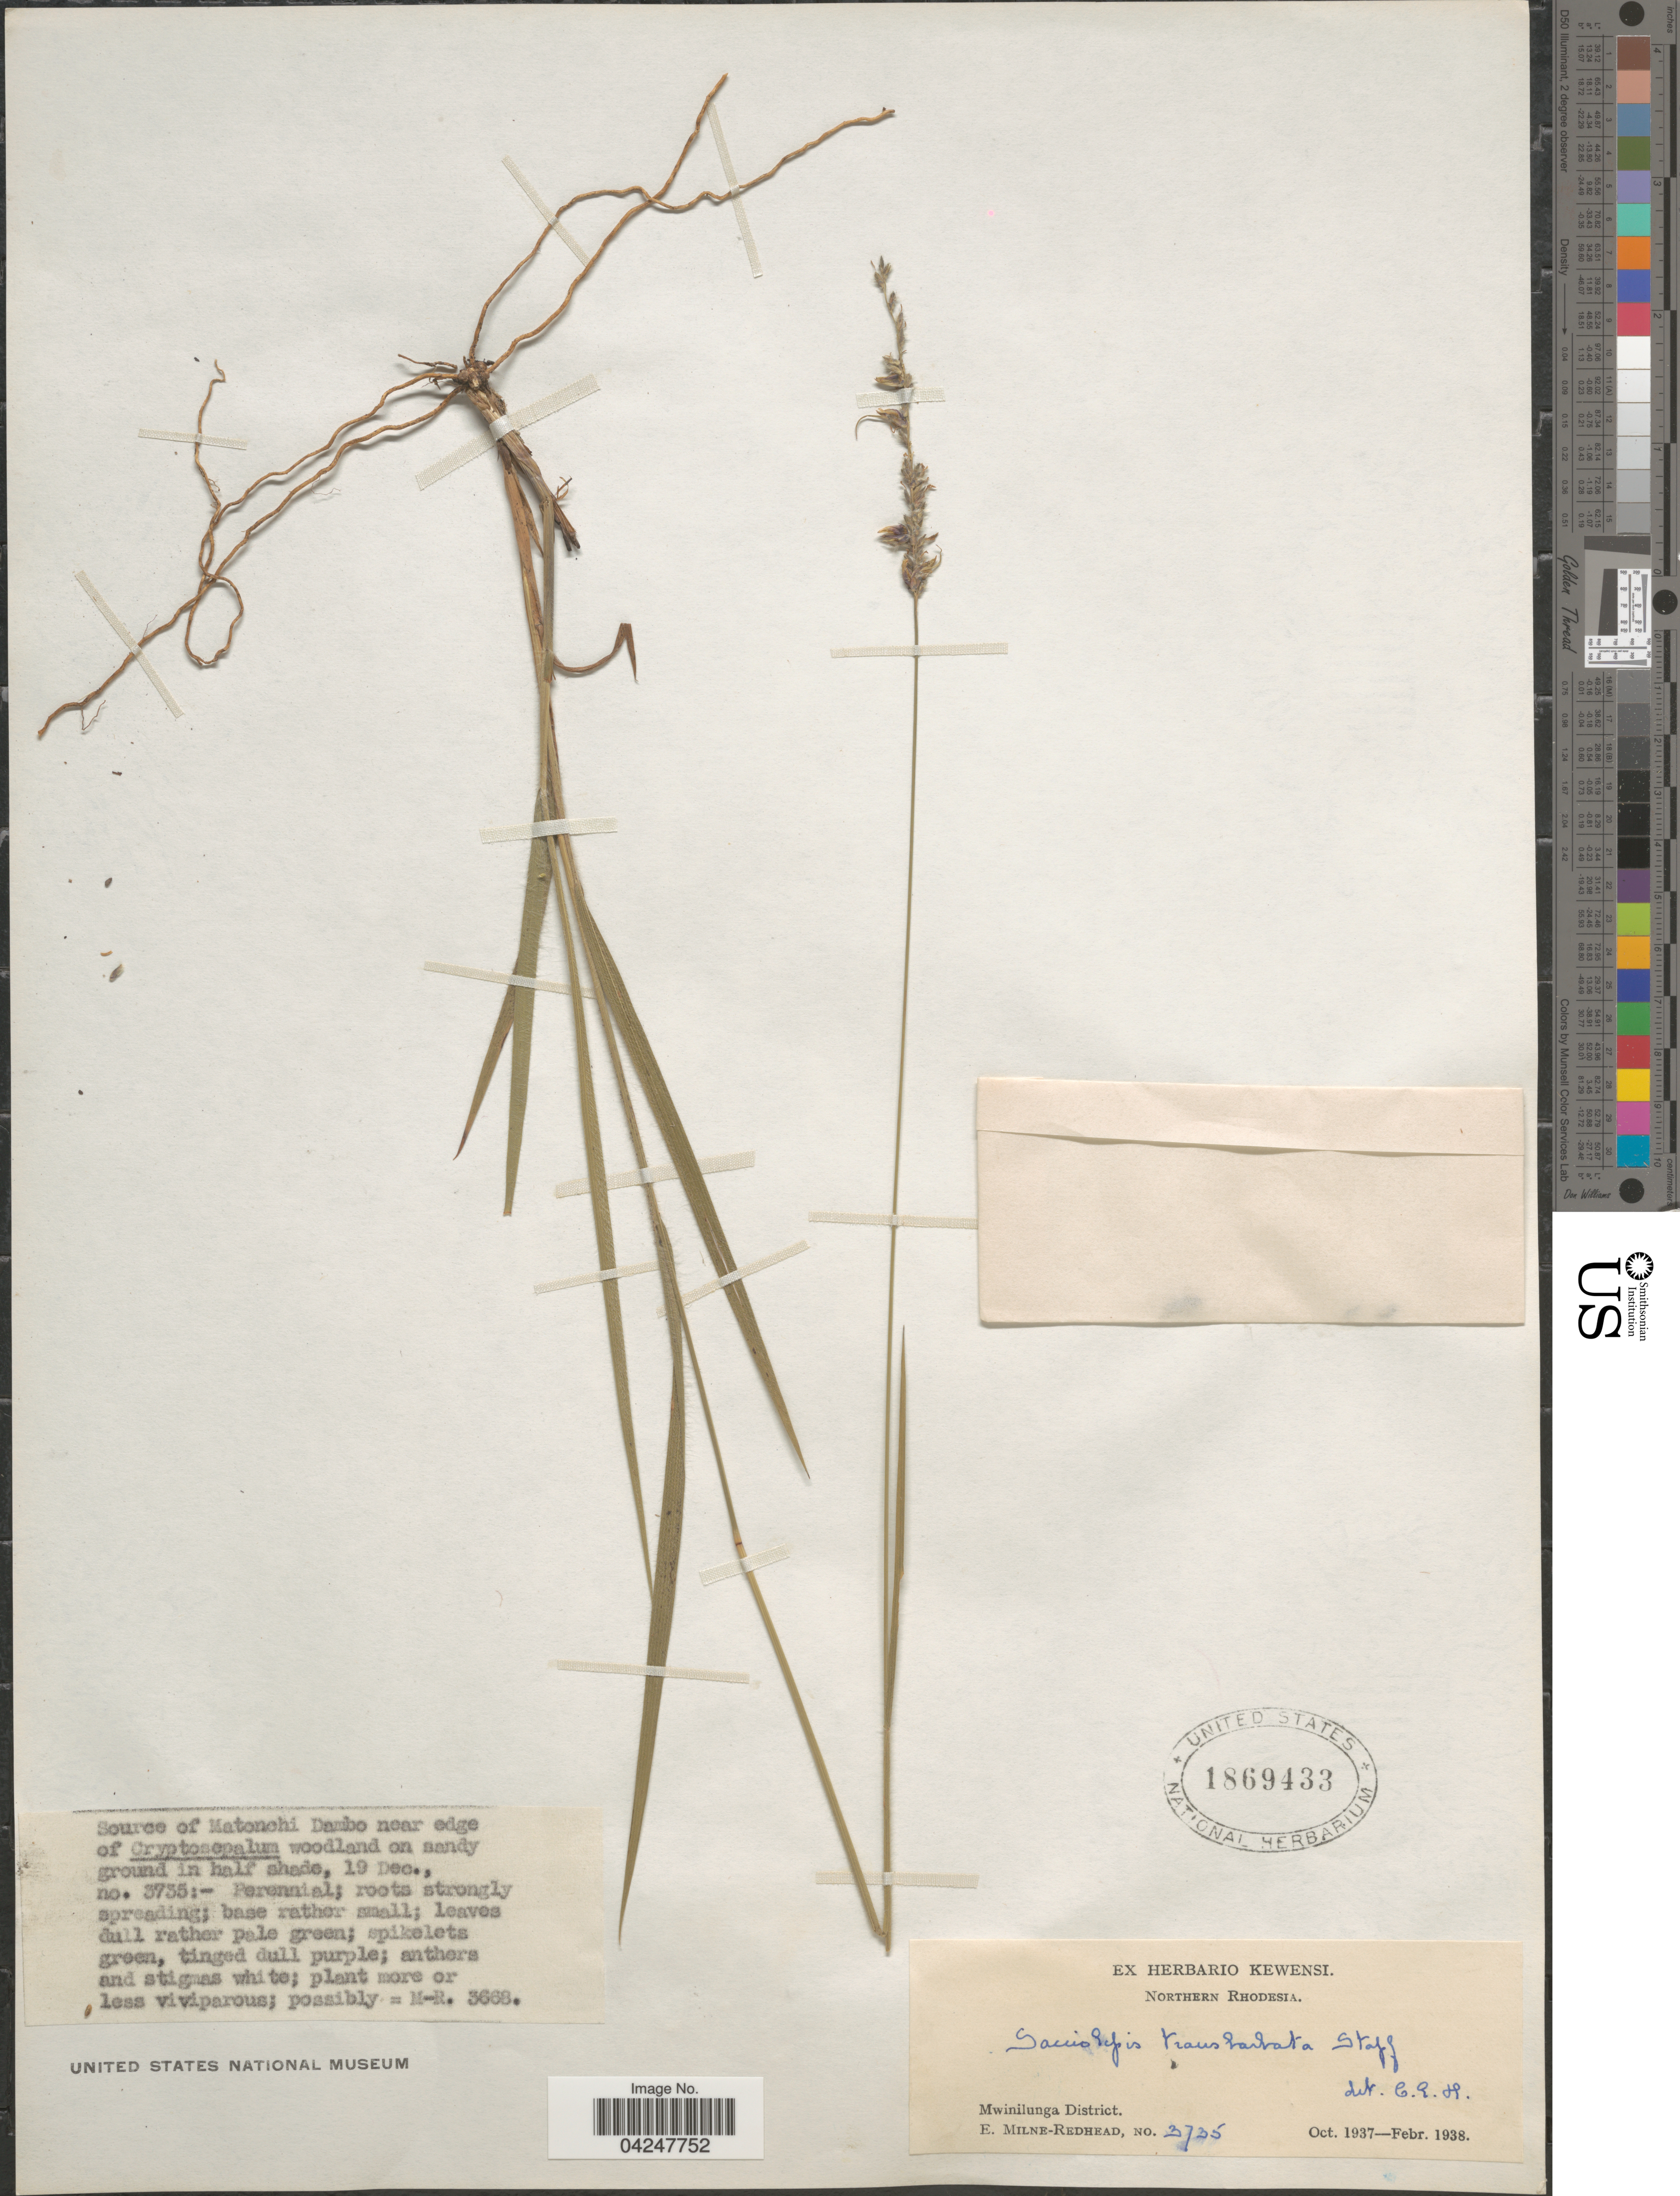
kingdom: Plantae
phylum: Tracheophyta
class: Liliopsida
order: Poales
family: Poaceae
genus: Sacciolepis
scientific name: Sacciolepis transbarbata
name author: Stapf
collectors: E. W. Milne-Redhead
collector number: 3732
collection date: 1937-10/1938-02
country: Zambia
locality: Northern Rhodesia. Mwinilunga District.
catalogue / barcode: US 1869433